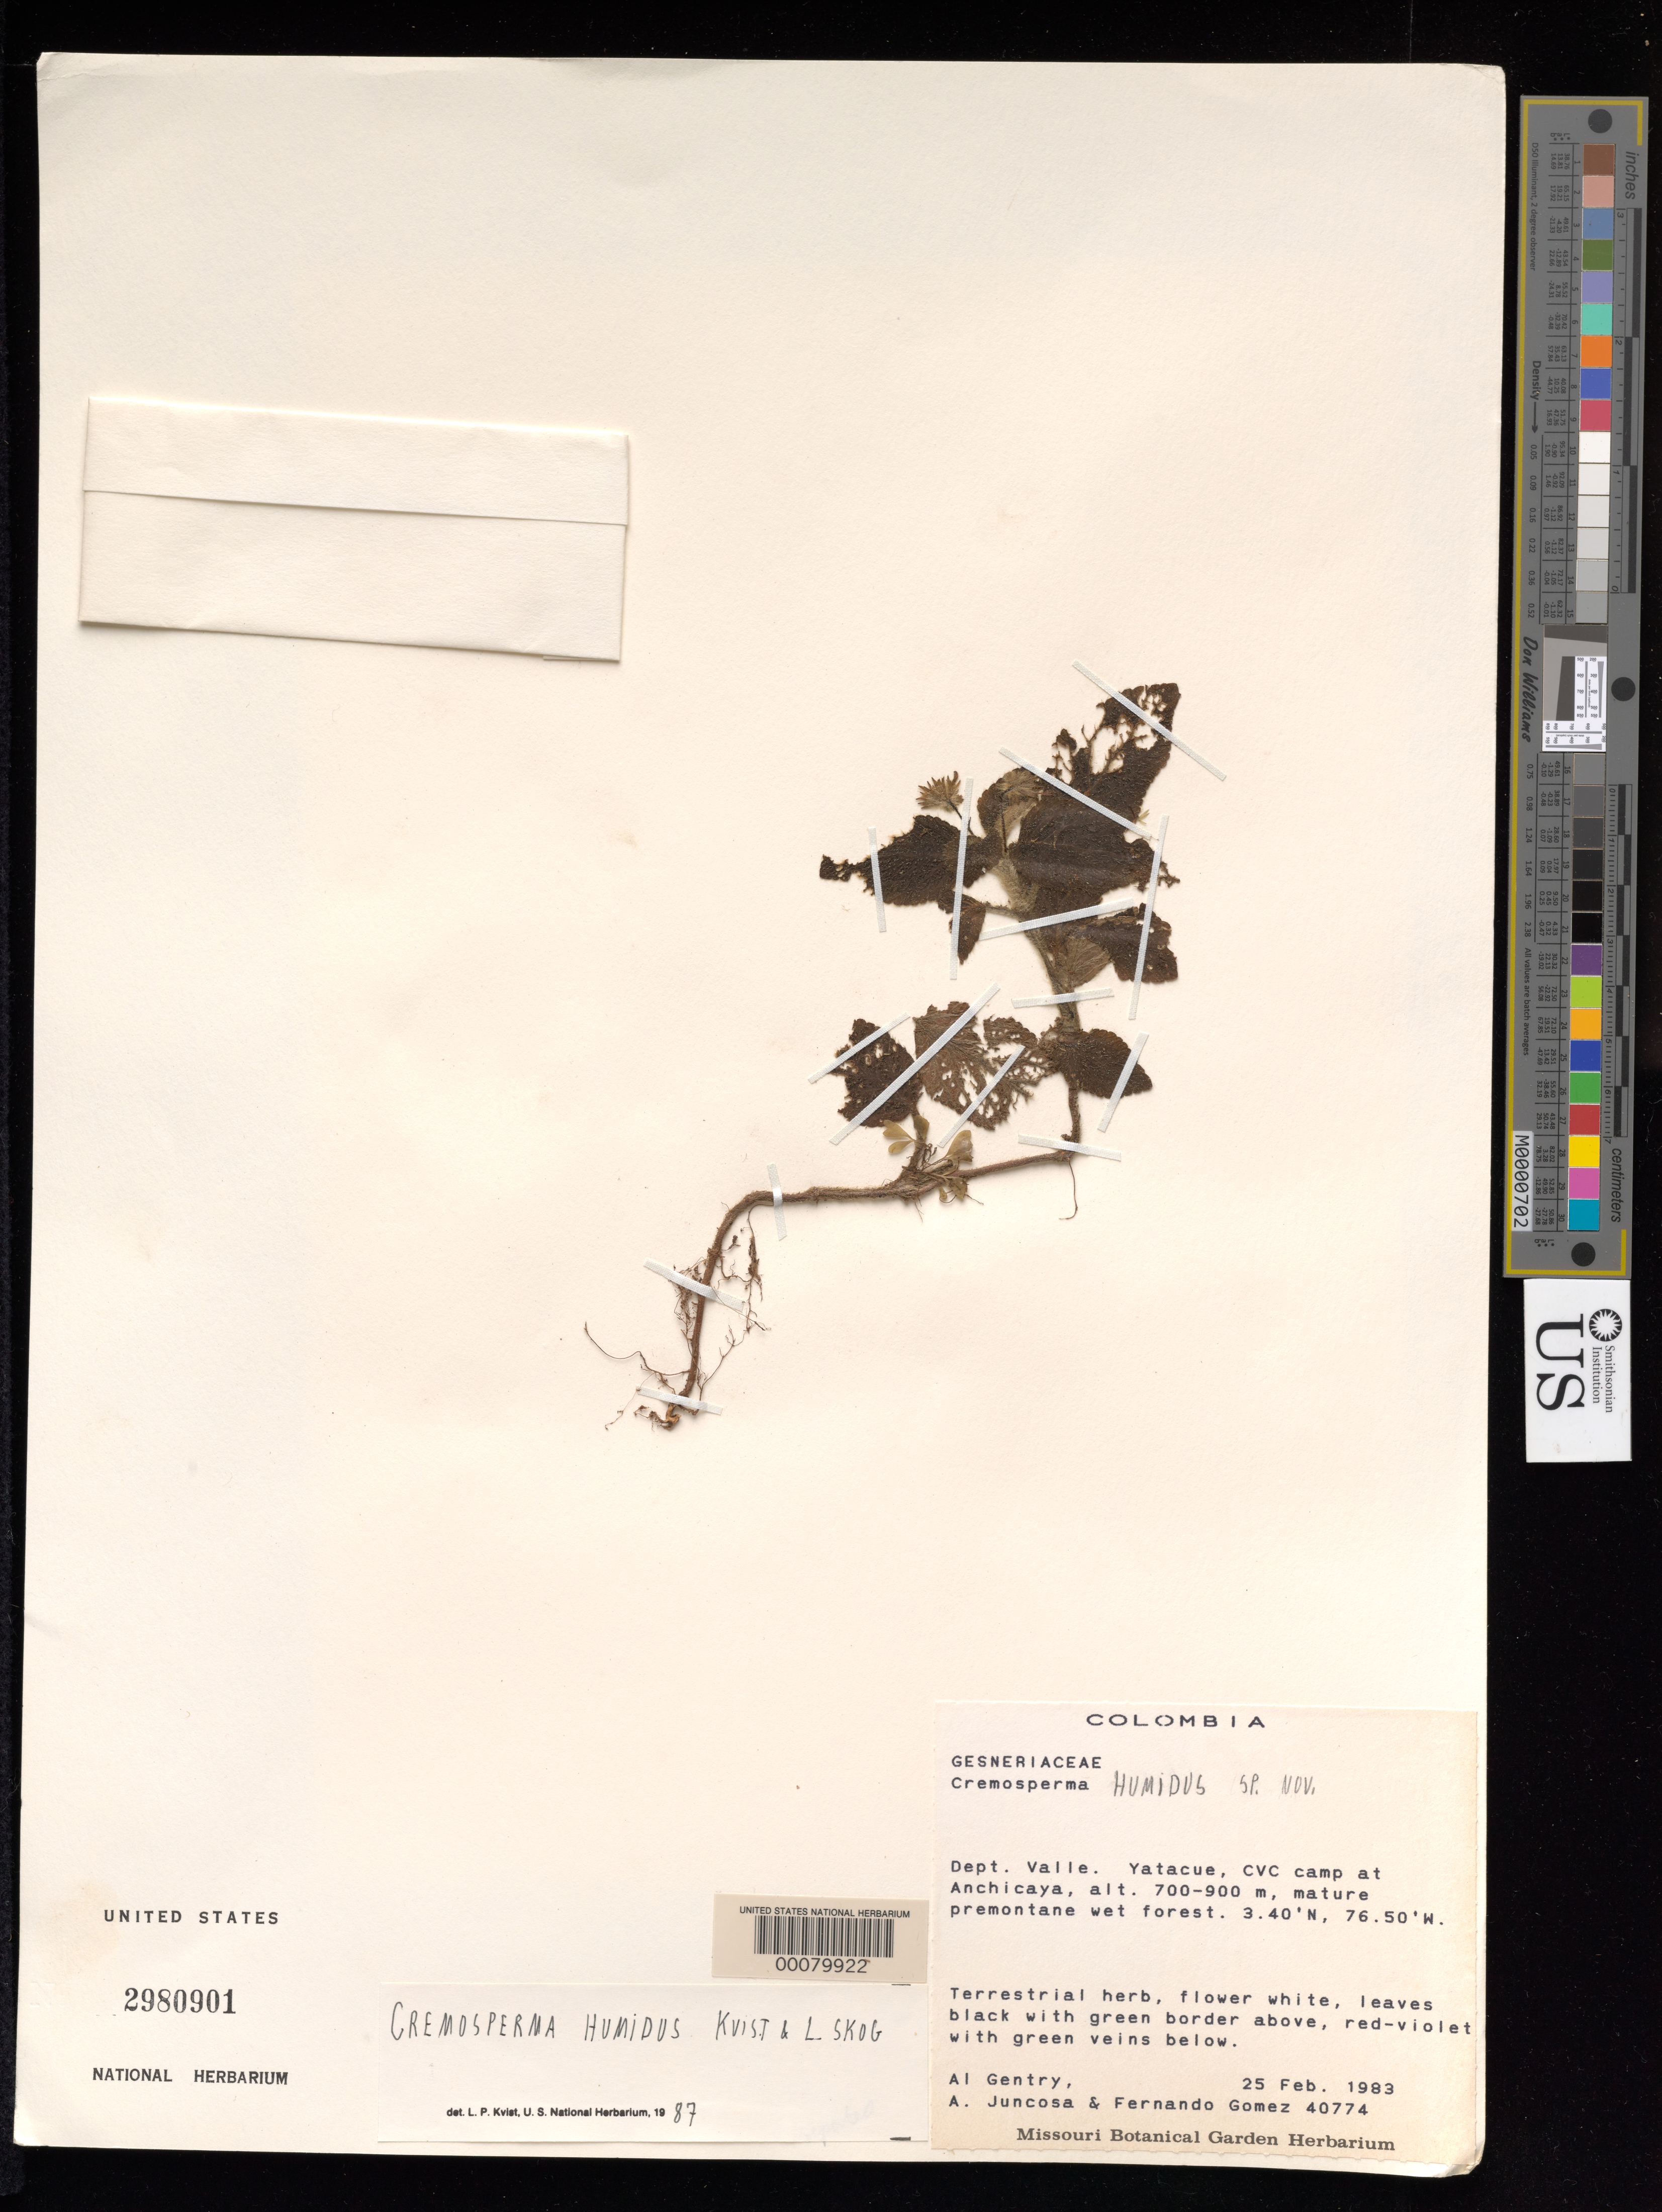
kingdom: Plantae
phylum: Tracheophyta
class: Magnoliopsida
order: Lamiales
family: Gesneriaceae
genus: Cremosperma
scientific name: Cremosperma humidum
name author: L.P. Kvist & L.E. Skog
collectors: A. H. Gentry, A. Juncosa & F. Gomez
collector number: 40774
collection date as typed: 25 Feb 1983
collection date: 1983-02-25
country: Colombia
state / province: Valle del Cauca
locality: Yatacué, CVC camp at Anchicaya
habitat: Mature premontane wet forest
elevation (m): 700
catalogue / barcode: US 2980901